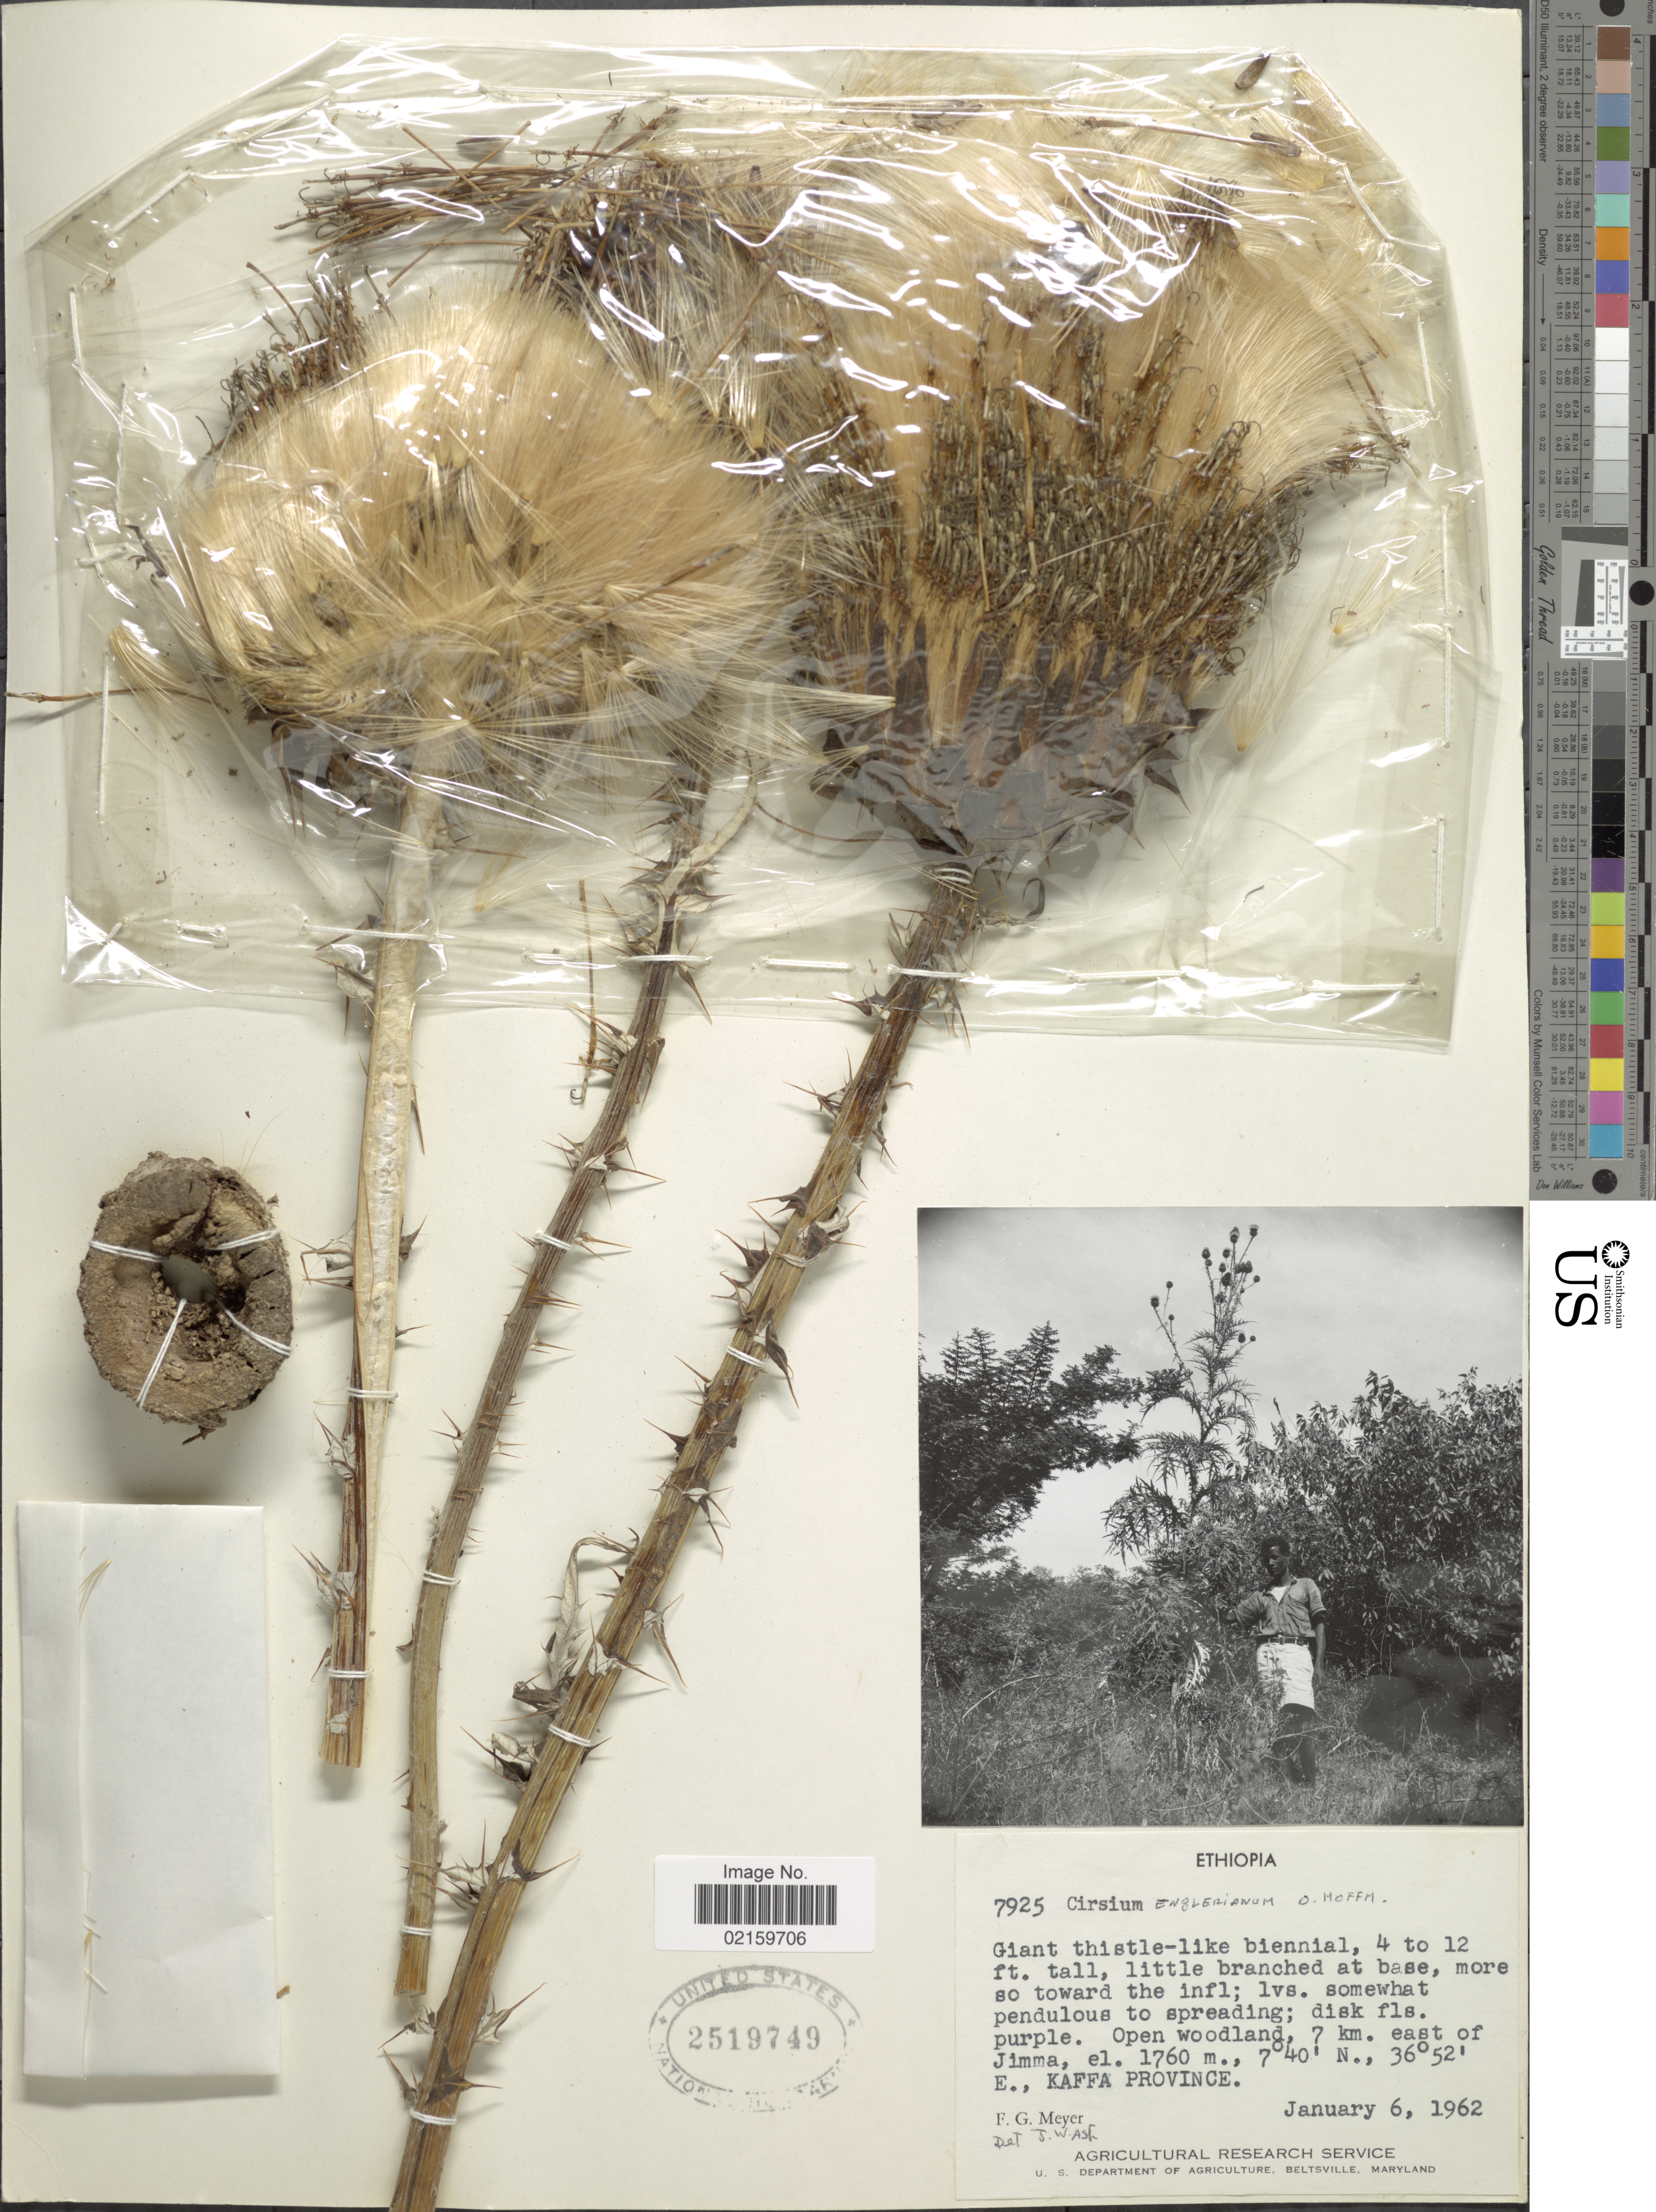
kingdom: Plantae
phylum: Tracheophyta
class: Magnoliopsida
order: Asterales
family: Asteraceae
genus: Cirsium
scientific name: Cirsium englerianum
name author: O. Hoffm.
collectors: F. G. Meyer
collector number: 7925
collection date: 1962-01-06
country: Ethiopia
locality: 7 km. east of Jimma, Kaffa Province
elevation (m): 1760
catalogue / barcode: US 2519749